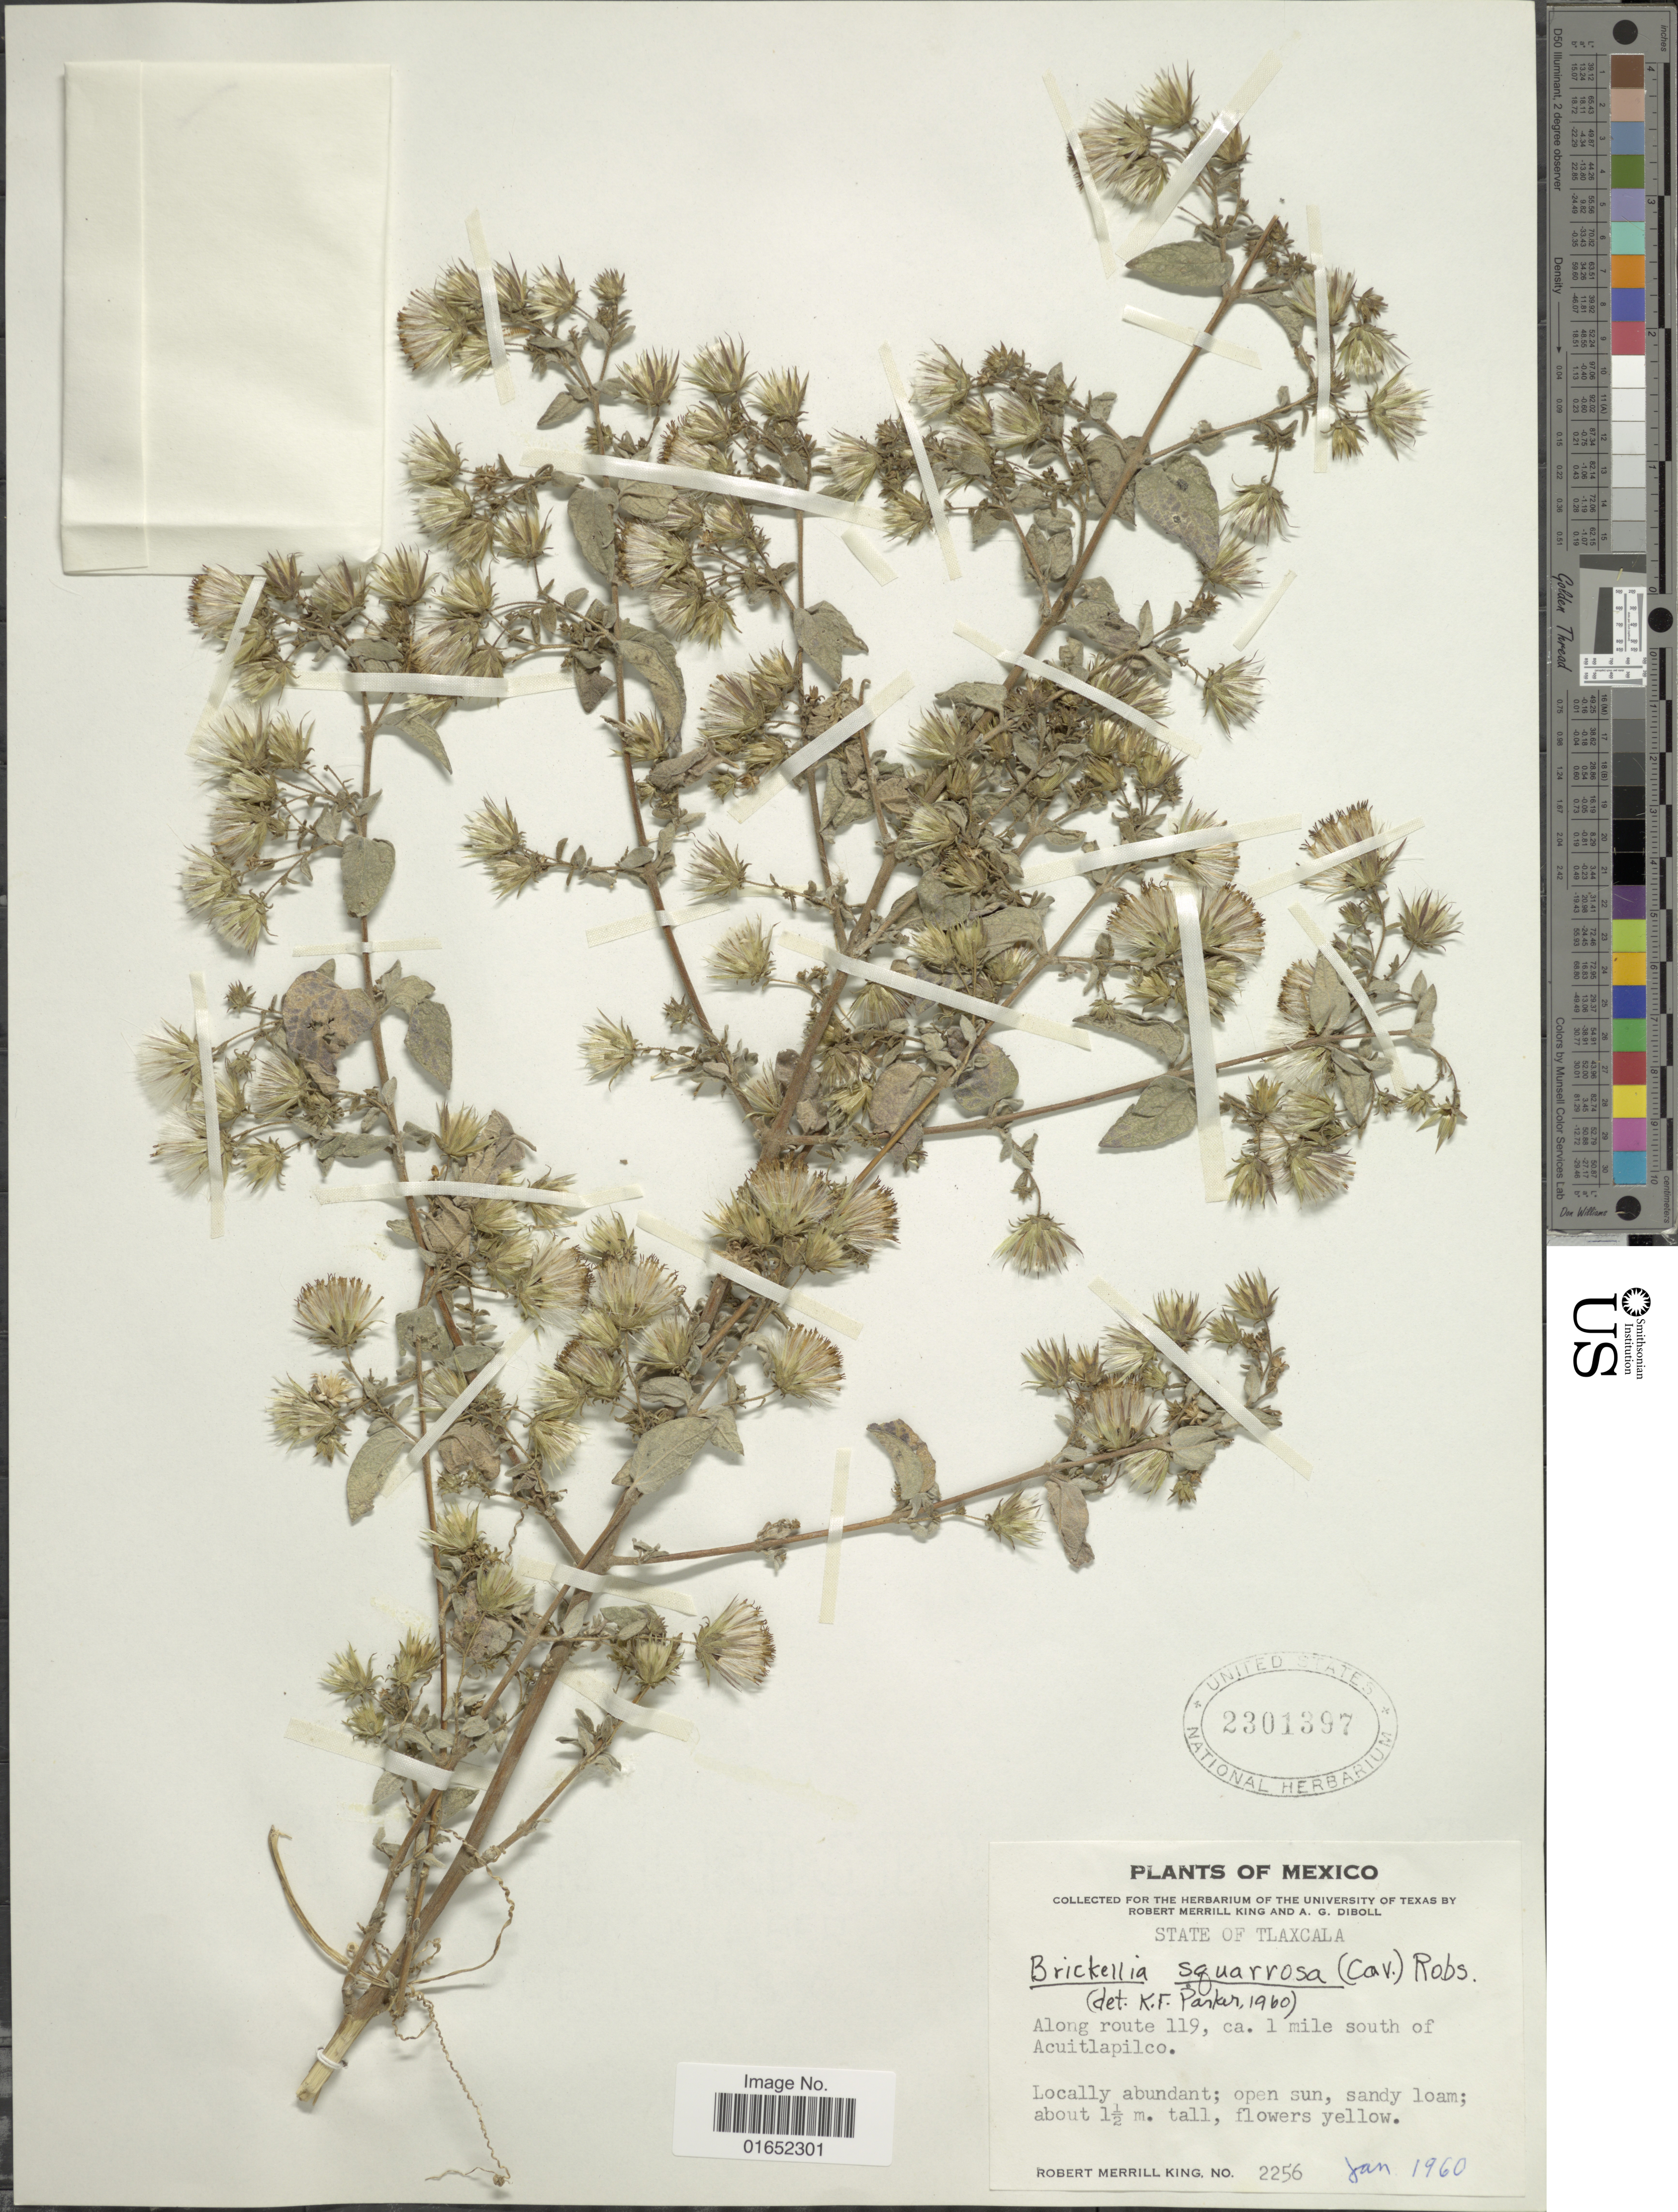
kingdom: Plantae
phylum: Tracheophyta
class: Magnoliopsida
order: Asterales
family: Asteraceae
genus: Brickellia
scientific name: Brickellia squarrosa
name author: B.L. Rob. & Seaton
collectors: R. M. King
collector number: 2256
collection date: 1960-01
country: Mexico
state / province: Tlaxcala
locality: Along route 119, ca 1 mile south of Acuitlapilco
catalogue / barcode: US 2301397